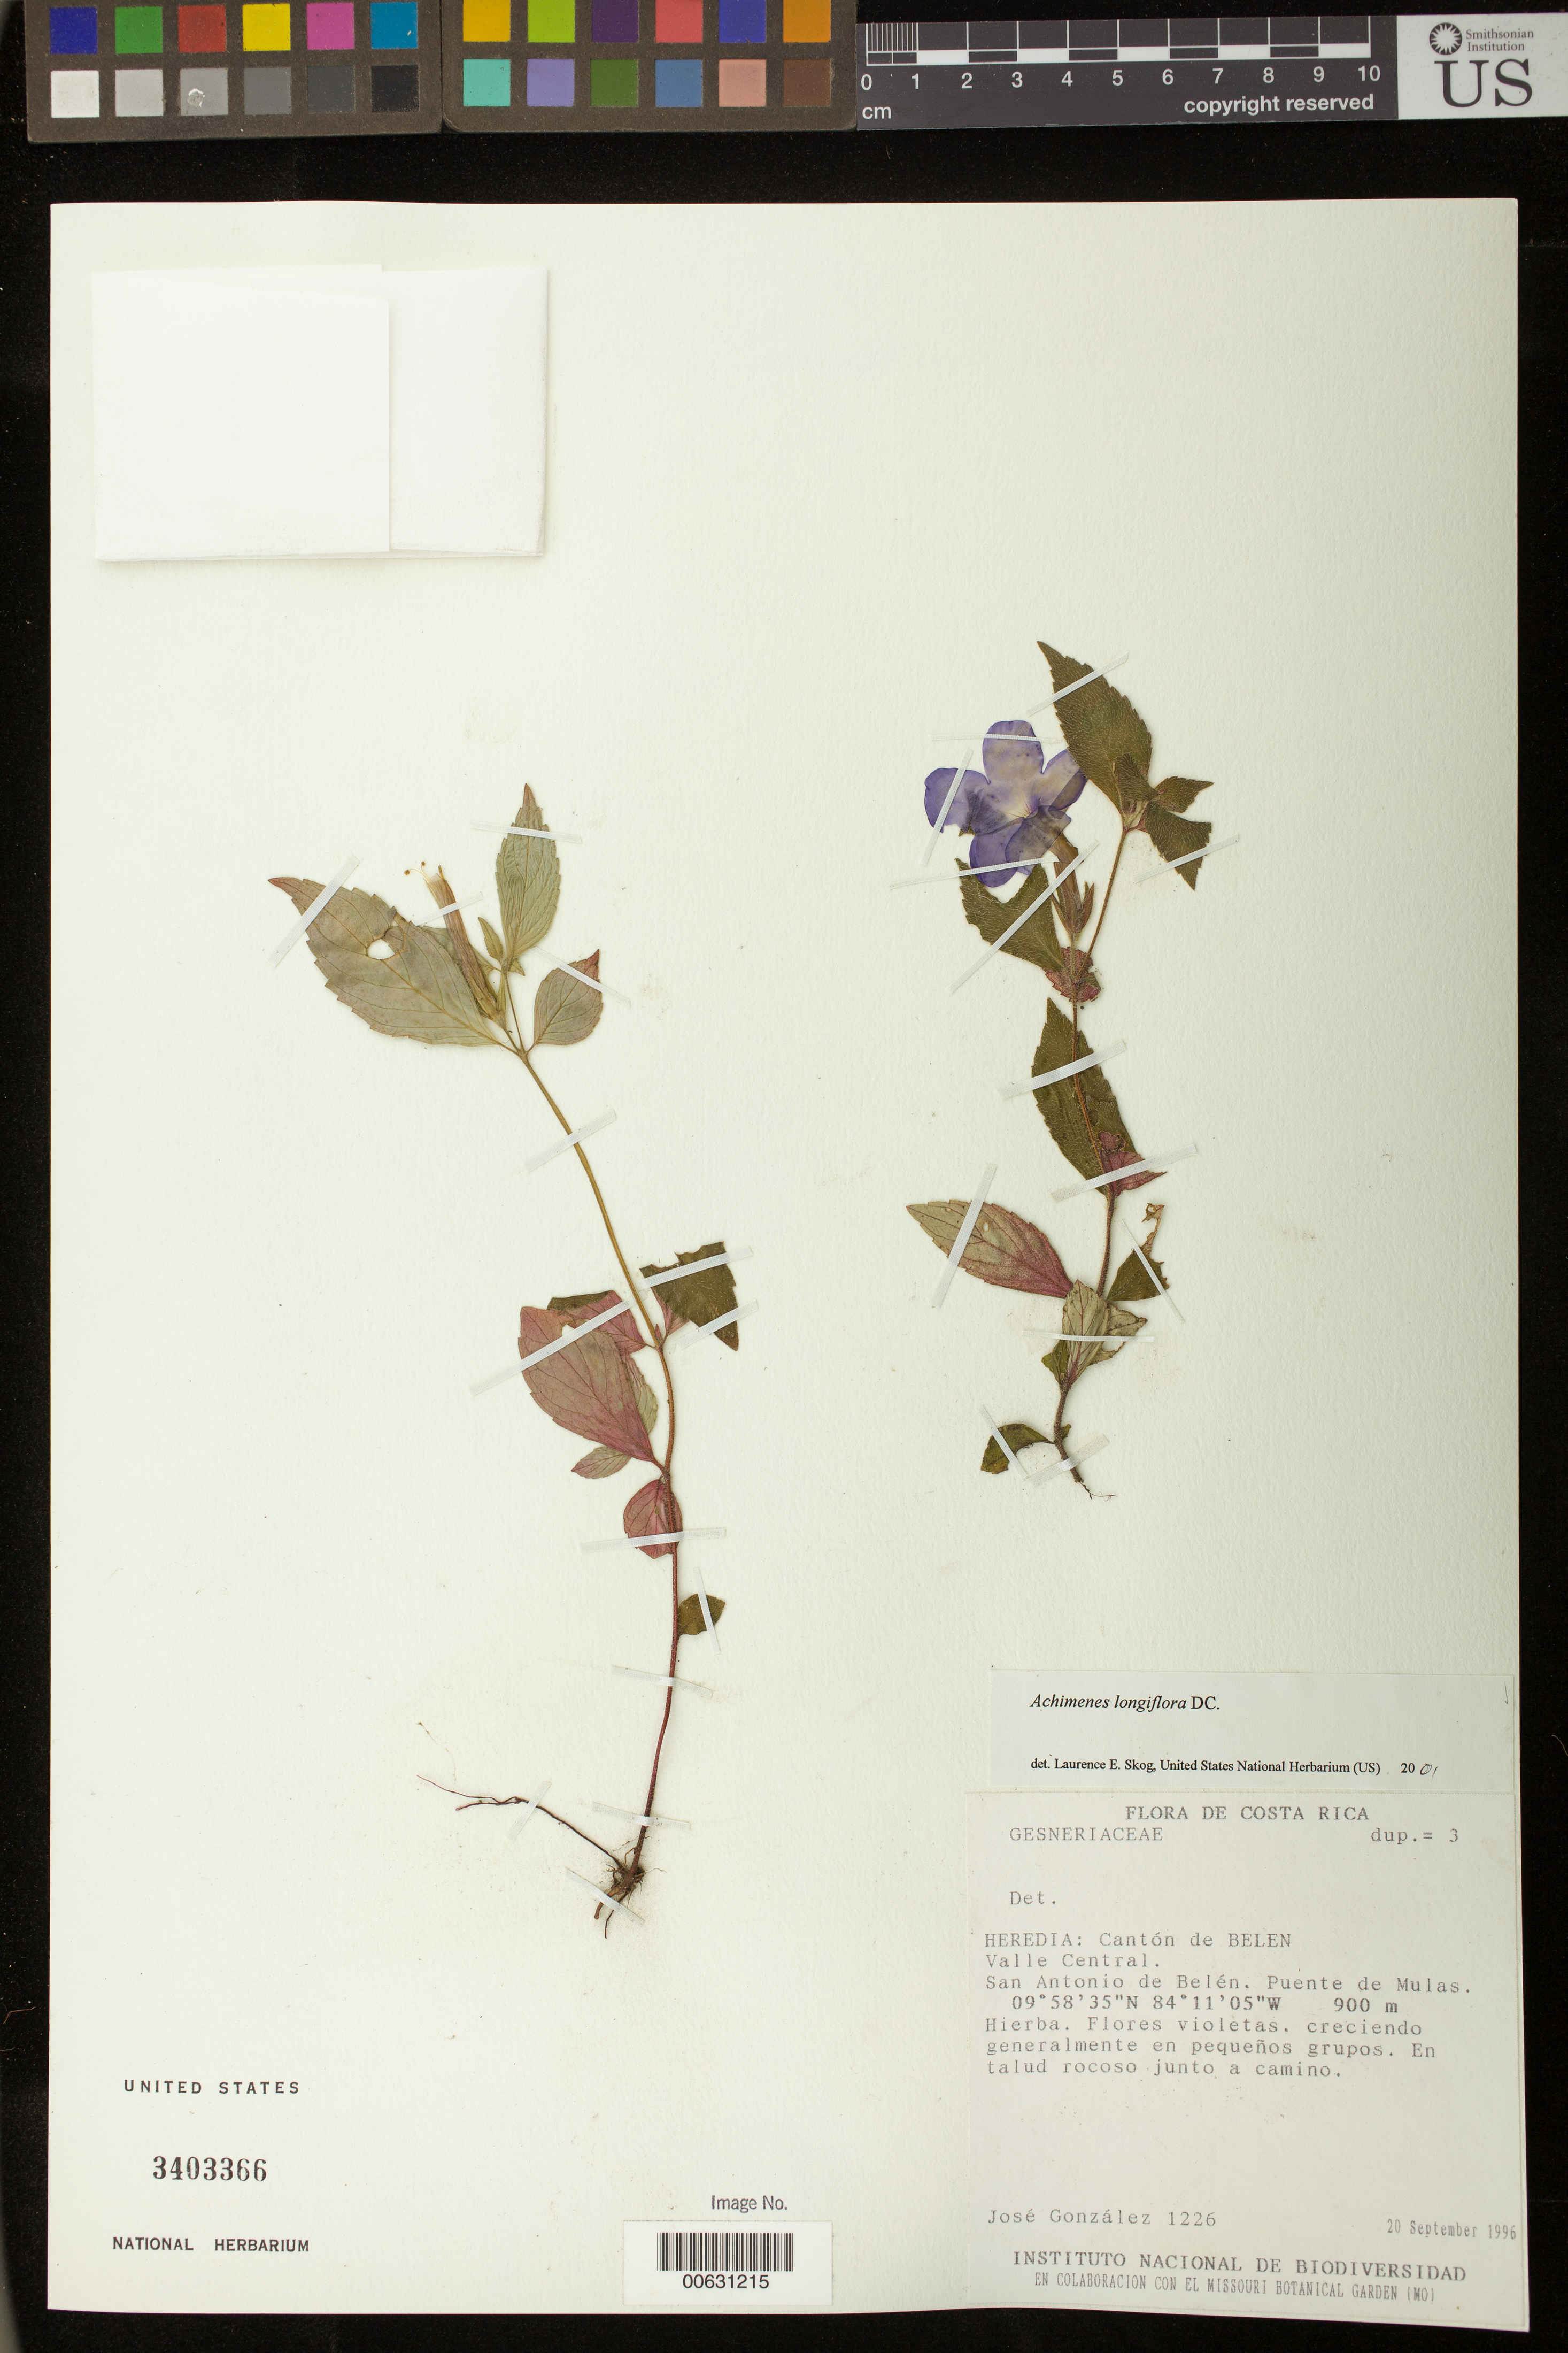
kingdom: Plantae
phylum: Tracheophyta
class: Magnoliopsida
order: Lamiales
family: Gesneriaceae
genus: Achimenes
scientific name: Achimenes longiflora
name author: DC.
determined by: Skog, Laurence E.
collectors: J. González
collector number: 1226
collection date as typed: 20 Sep 1996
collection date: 1996-09-20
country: Costa Rica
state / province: Heredia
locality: Cantón de Belen, Valle Central, San Antonio de Belén, Puente de Mulas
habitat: En talud rocoso junto a camino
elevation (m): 900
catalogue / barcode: US 3403366